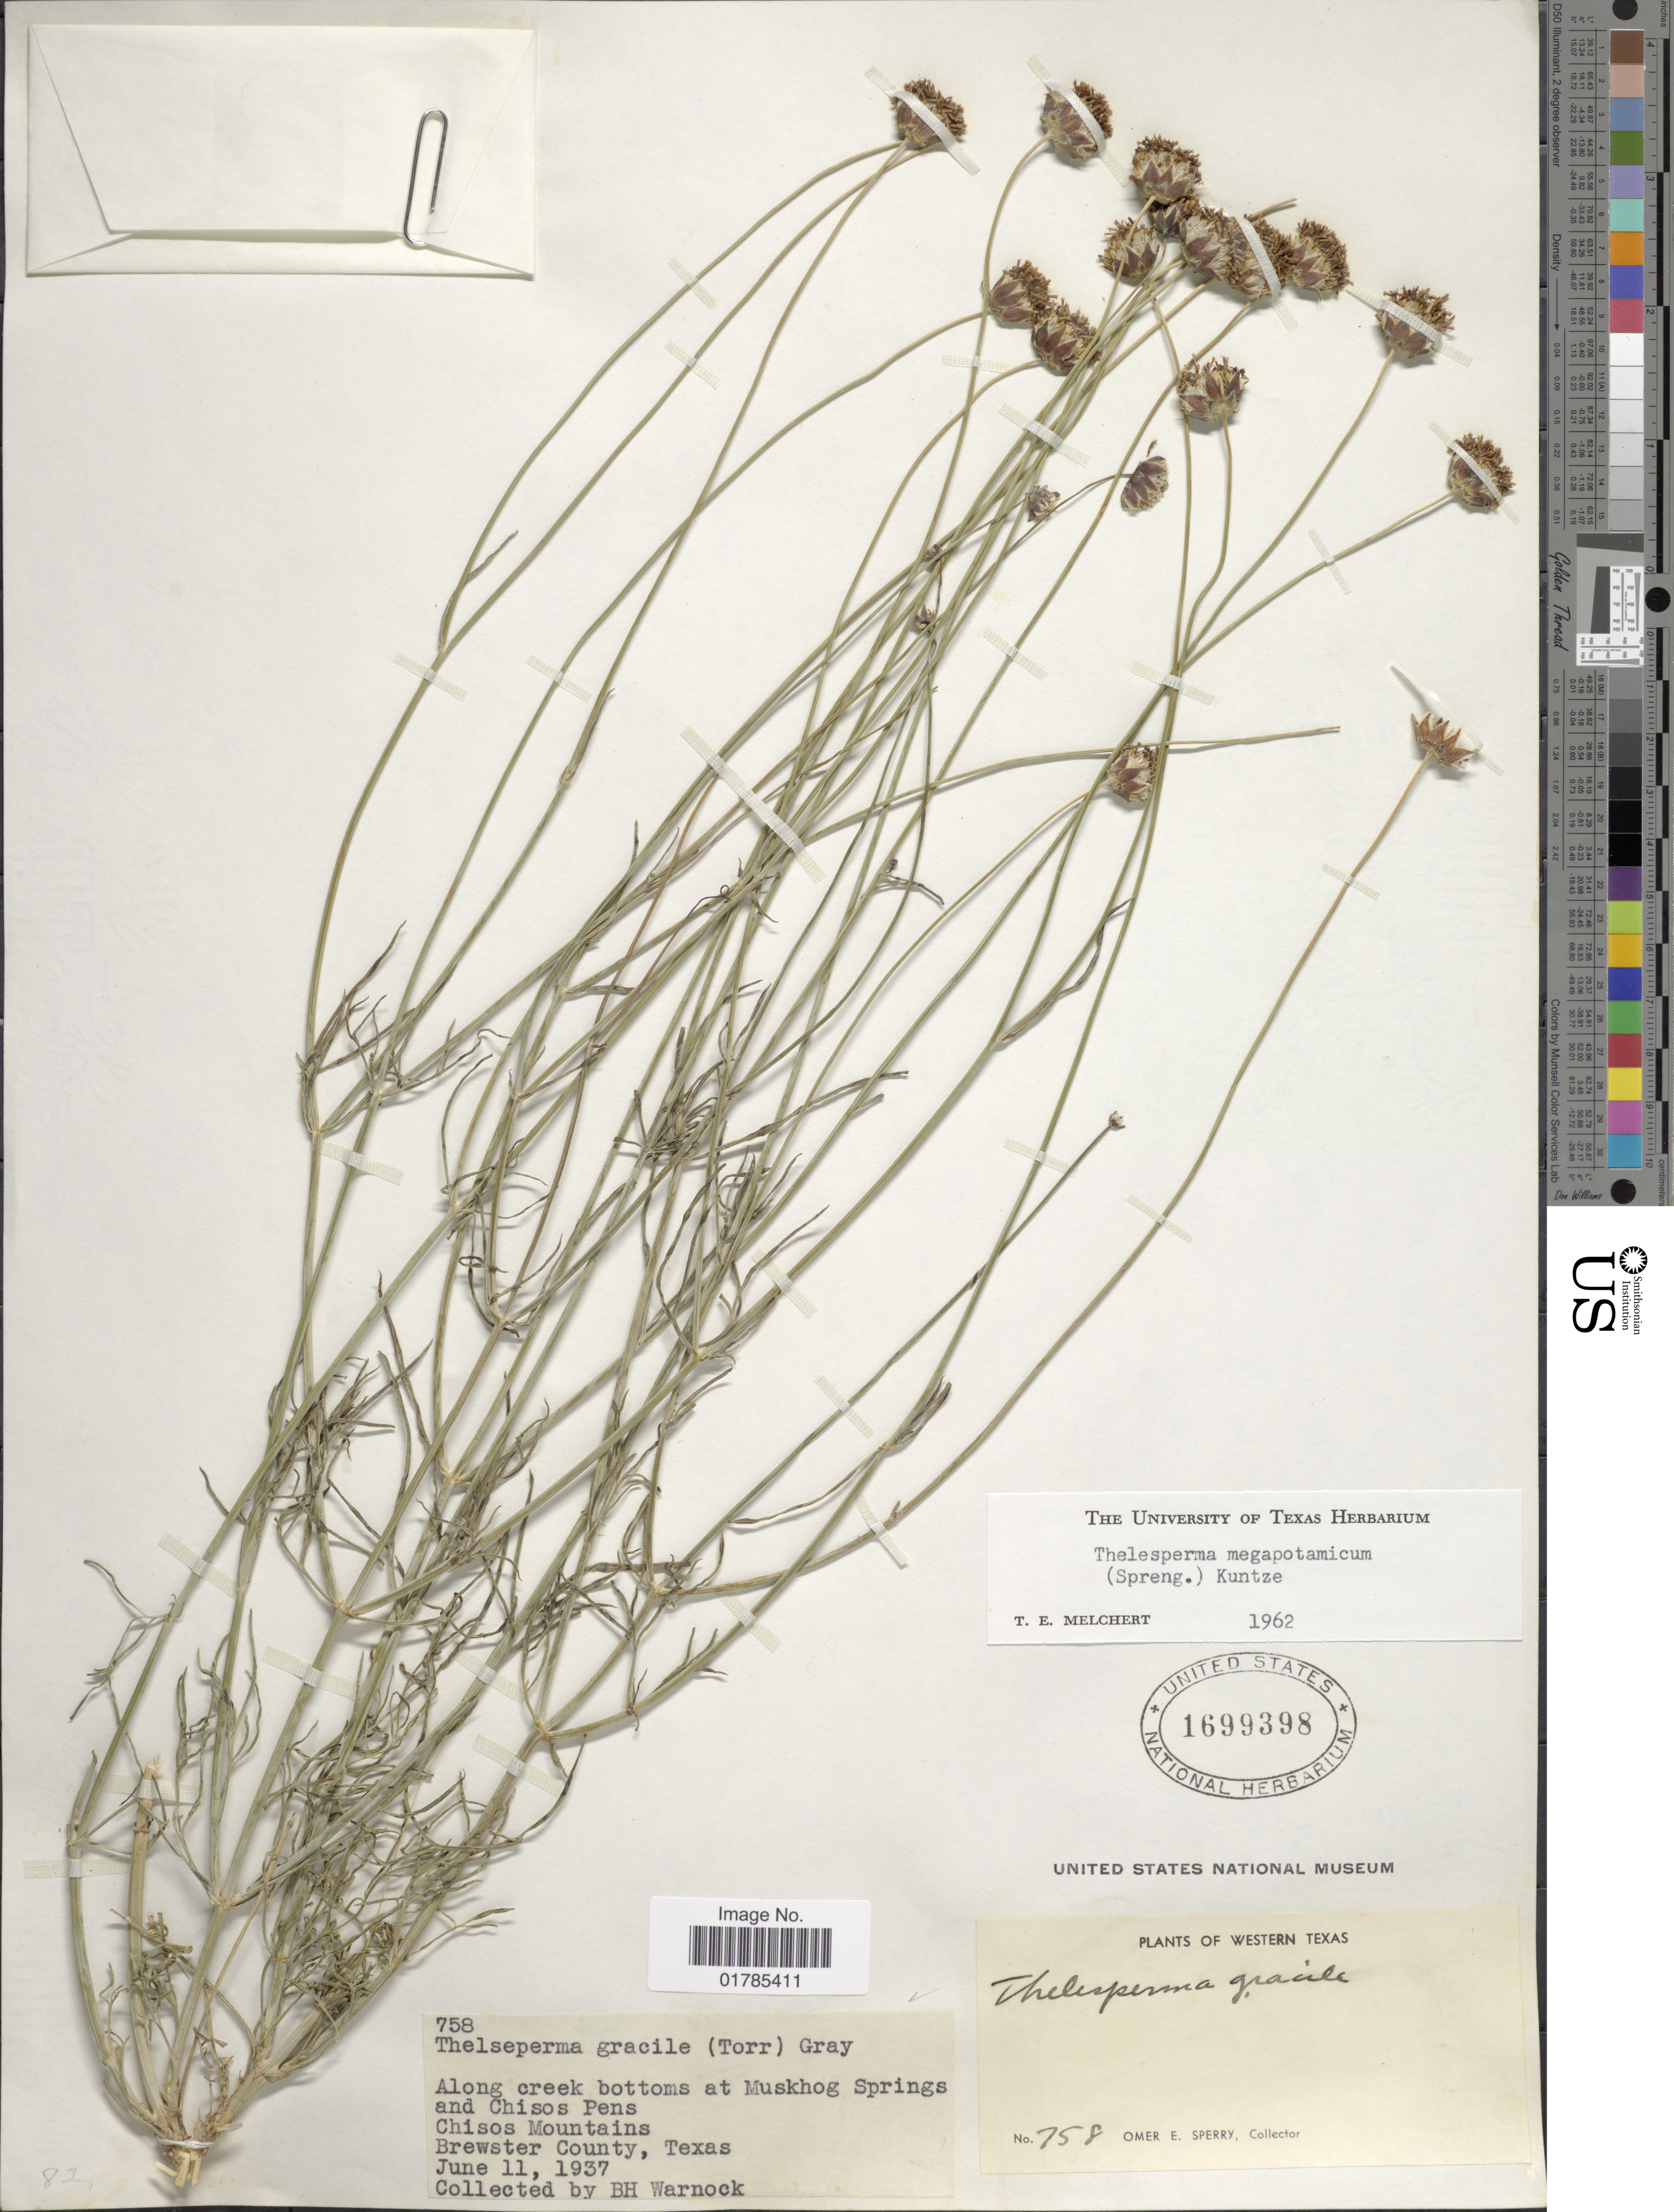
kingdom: Plantae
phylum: Tracheophyta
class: Magnoliopsida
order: Asterales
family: Asteraceae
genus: Thelesperma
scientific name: Thelesperma megapotamicum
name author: (Spreng.) Herter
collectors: B. H. Warnock & O. E. Sperry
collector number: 758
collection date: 1937-06-11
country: United States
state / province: Texas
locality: Western Texas, Along creek bottoms at Muskhog Springs and Chisos Pens, Chisos Mountains, Brewster County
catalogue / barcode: US 1699398